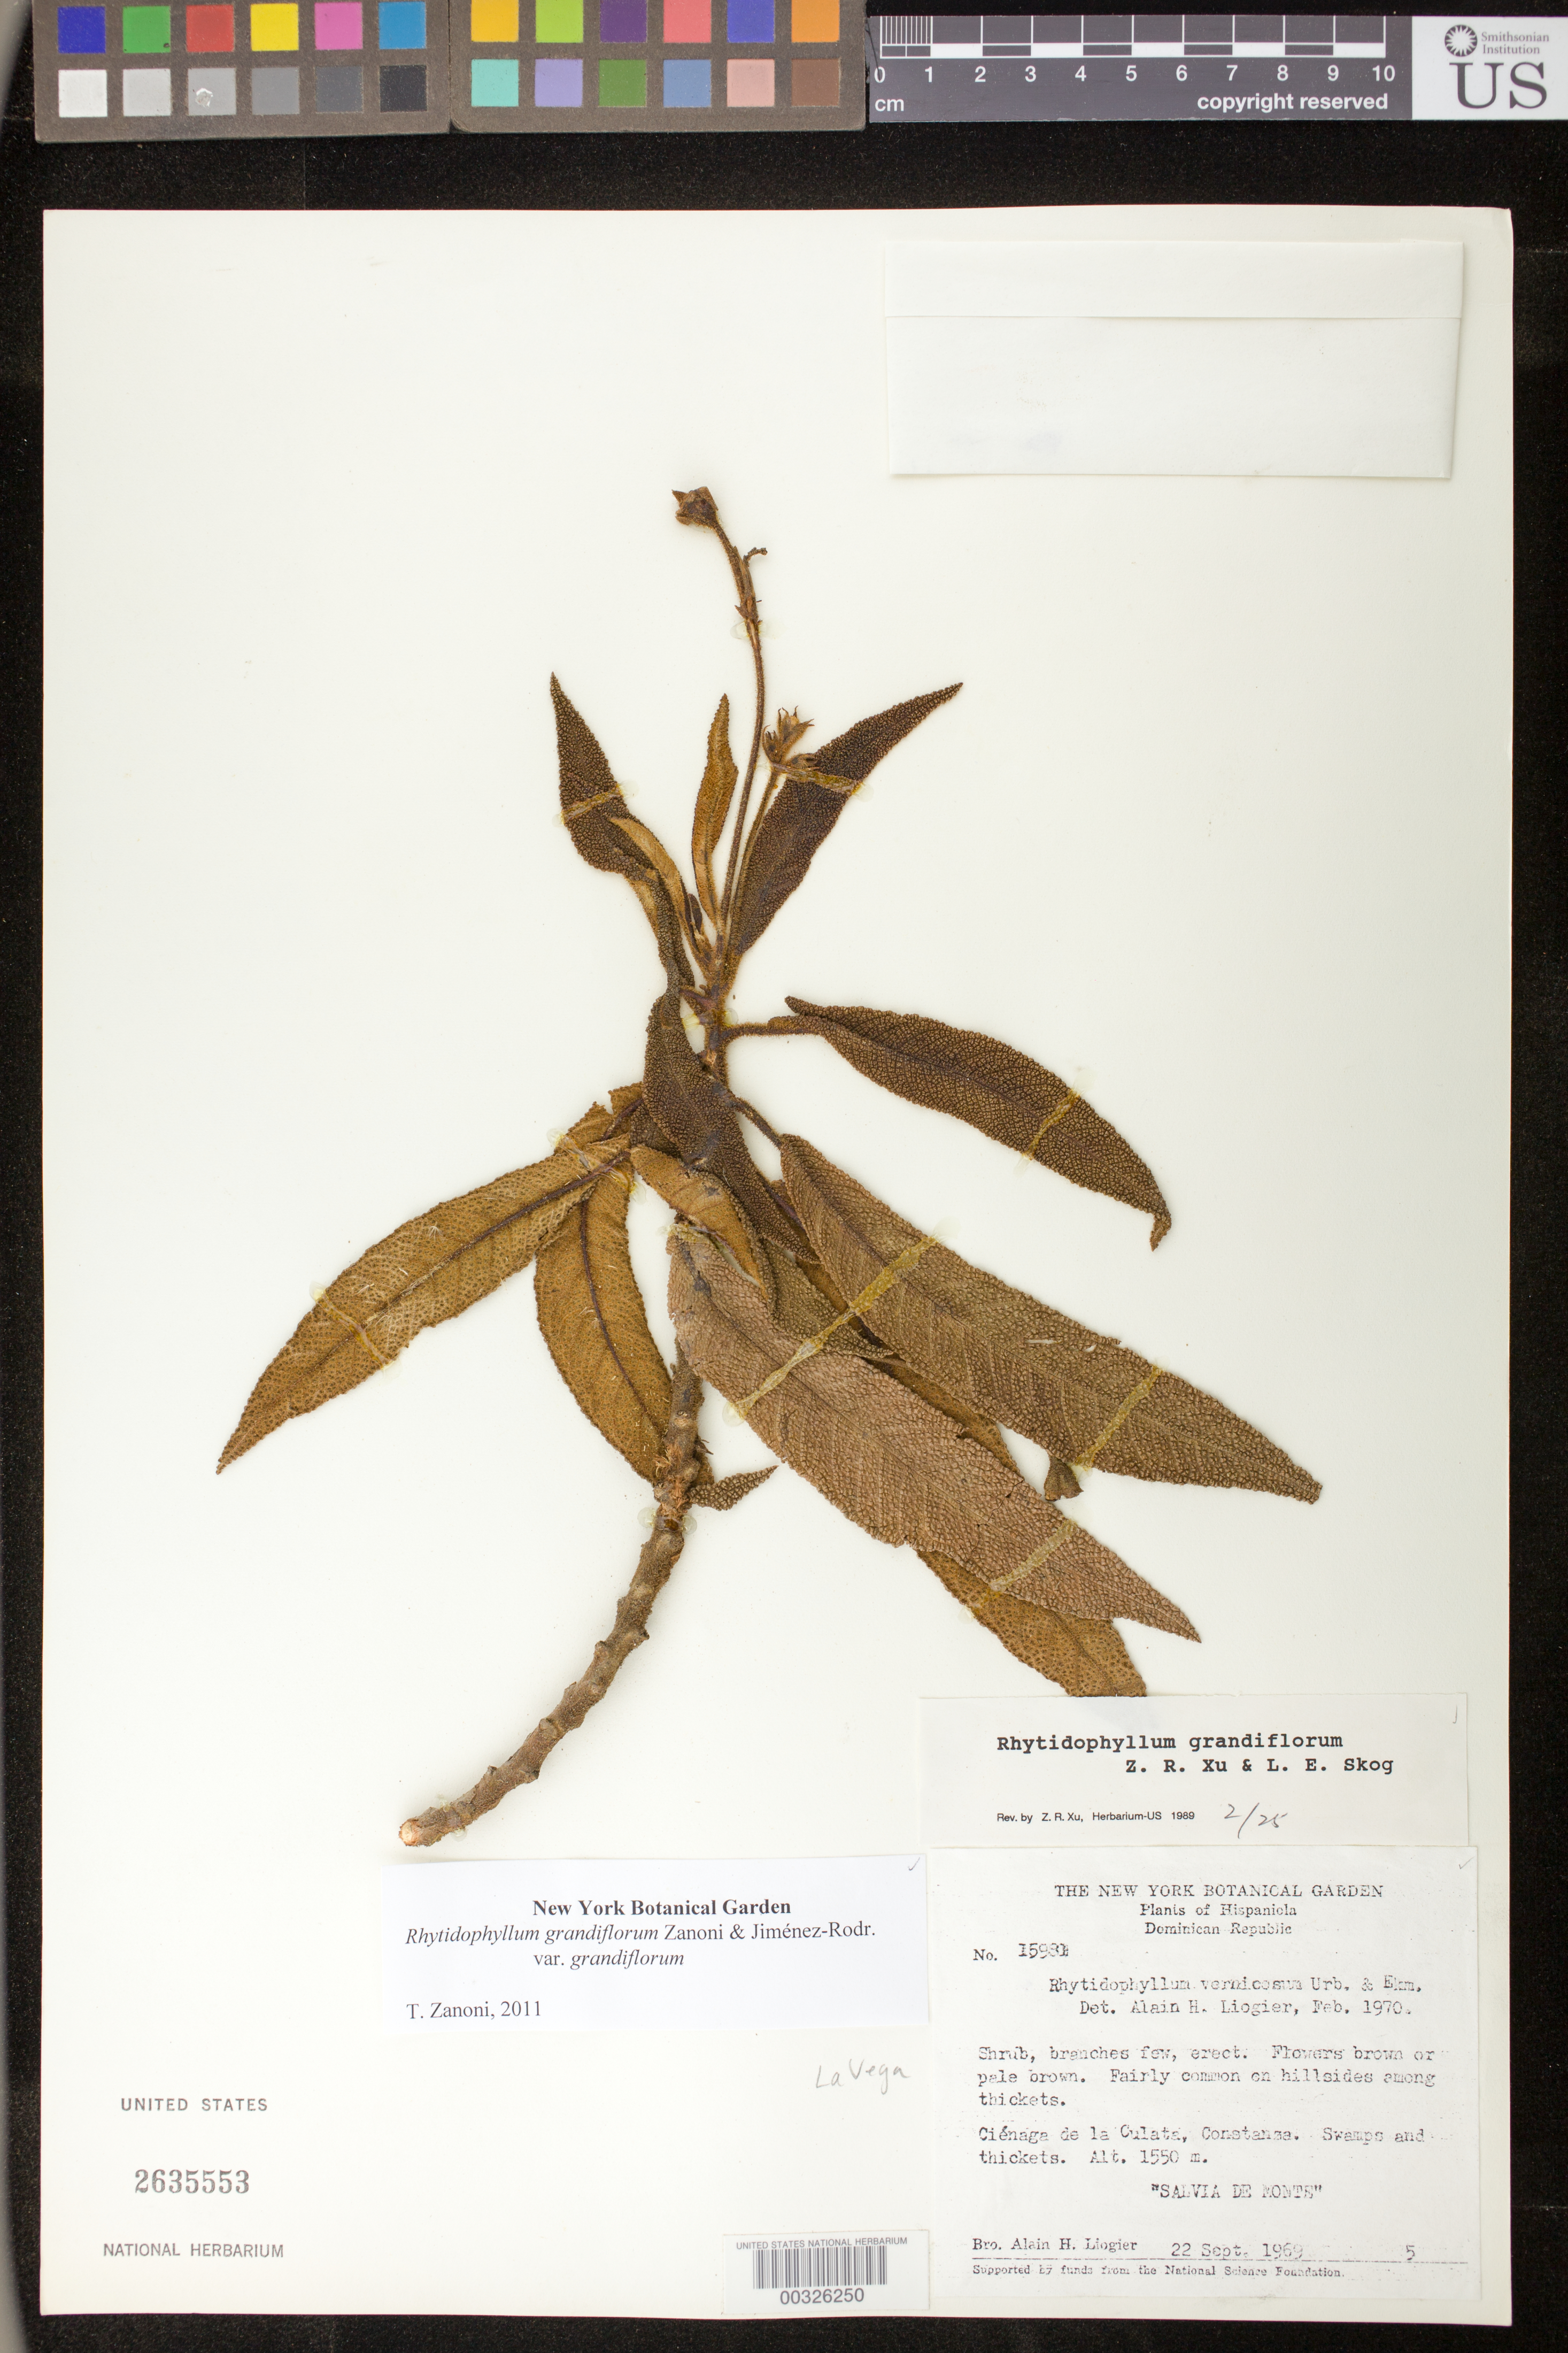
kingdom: Plantae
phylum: Tracheophyta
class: Magnoliopsida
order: Lamiales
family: Gesneriaceae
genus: Rhytidophyllum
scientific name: Rhytidophyllum grandiflorum var. grandiflorum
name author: Z.R. Xu & L.E. Skog ex Zanoni & Jiménez Rodr.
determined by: Zanoni, T. A., (NY), New York Botanical Garden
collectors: A. H. Liogier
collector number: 15981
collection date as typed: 22 Sep 1969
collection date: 1969-09-22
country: Dominican Republic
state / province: La Vega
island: Hispaniola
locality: Ciénaga de la Culata, Constanza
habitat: Fairly common on hillsides among thickets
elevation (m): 1550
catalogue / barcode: US 2635553